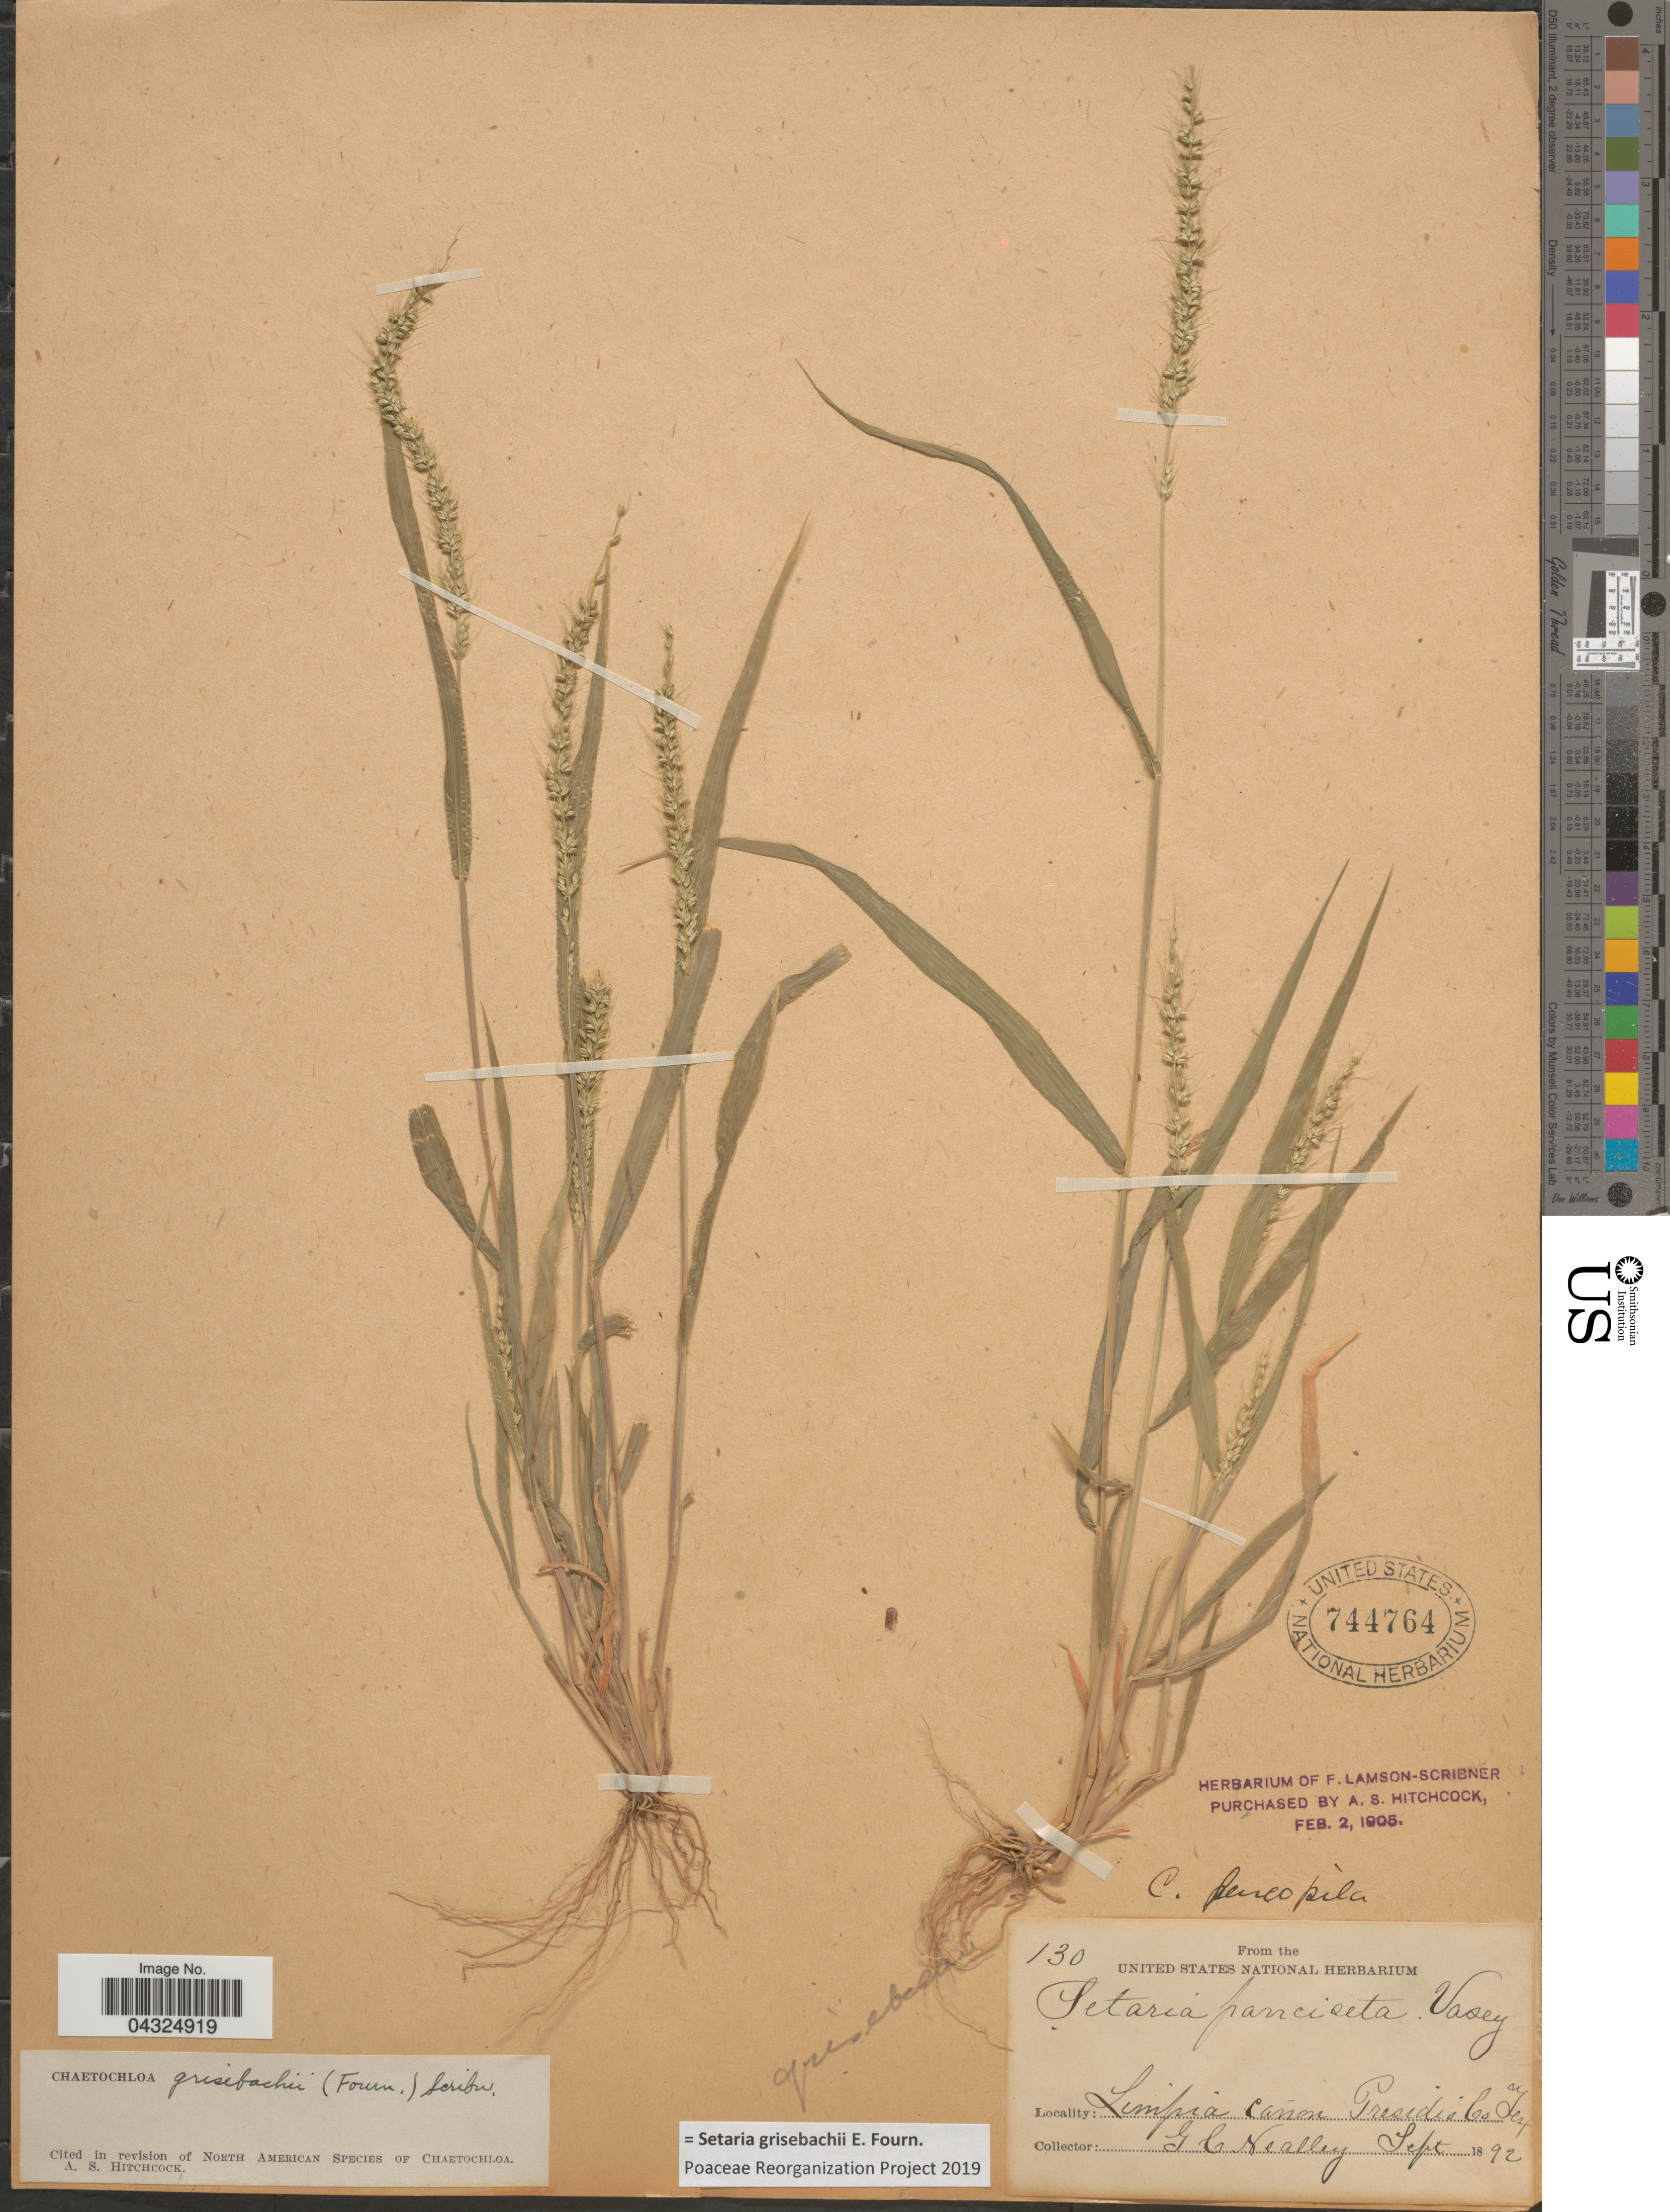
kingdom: Plantae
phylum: Tracheophyta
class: Liliopsida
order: Poales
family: Poaceae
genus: Setaria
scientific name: Setaria grisebachii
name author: E. Fourn.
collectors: G. C. Nealley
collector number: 130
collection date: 1892-09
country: United States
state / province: Texas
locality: Limpia Cañon. Presidio Co.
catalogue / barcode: US 744764